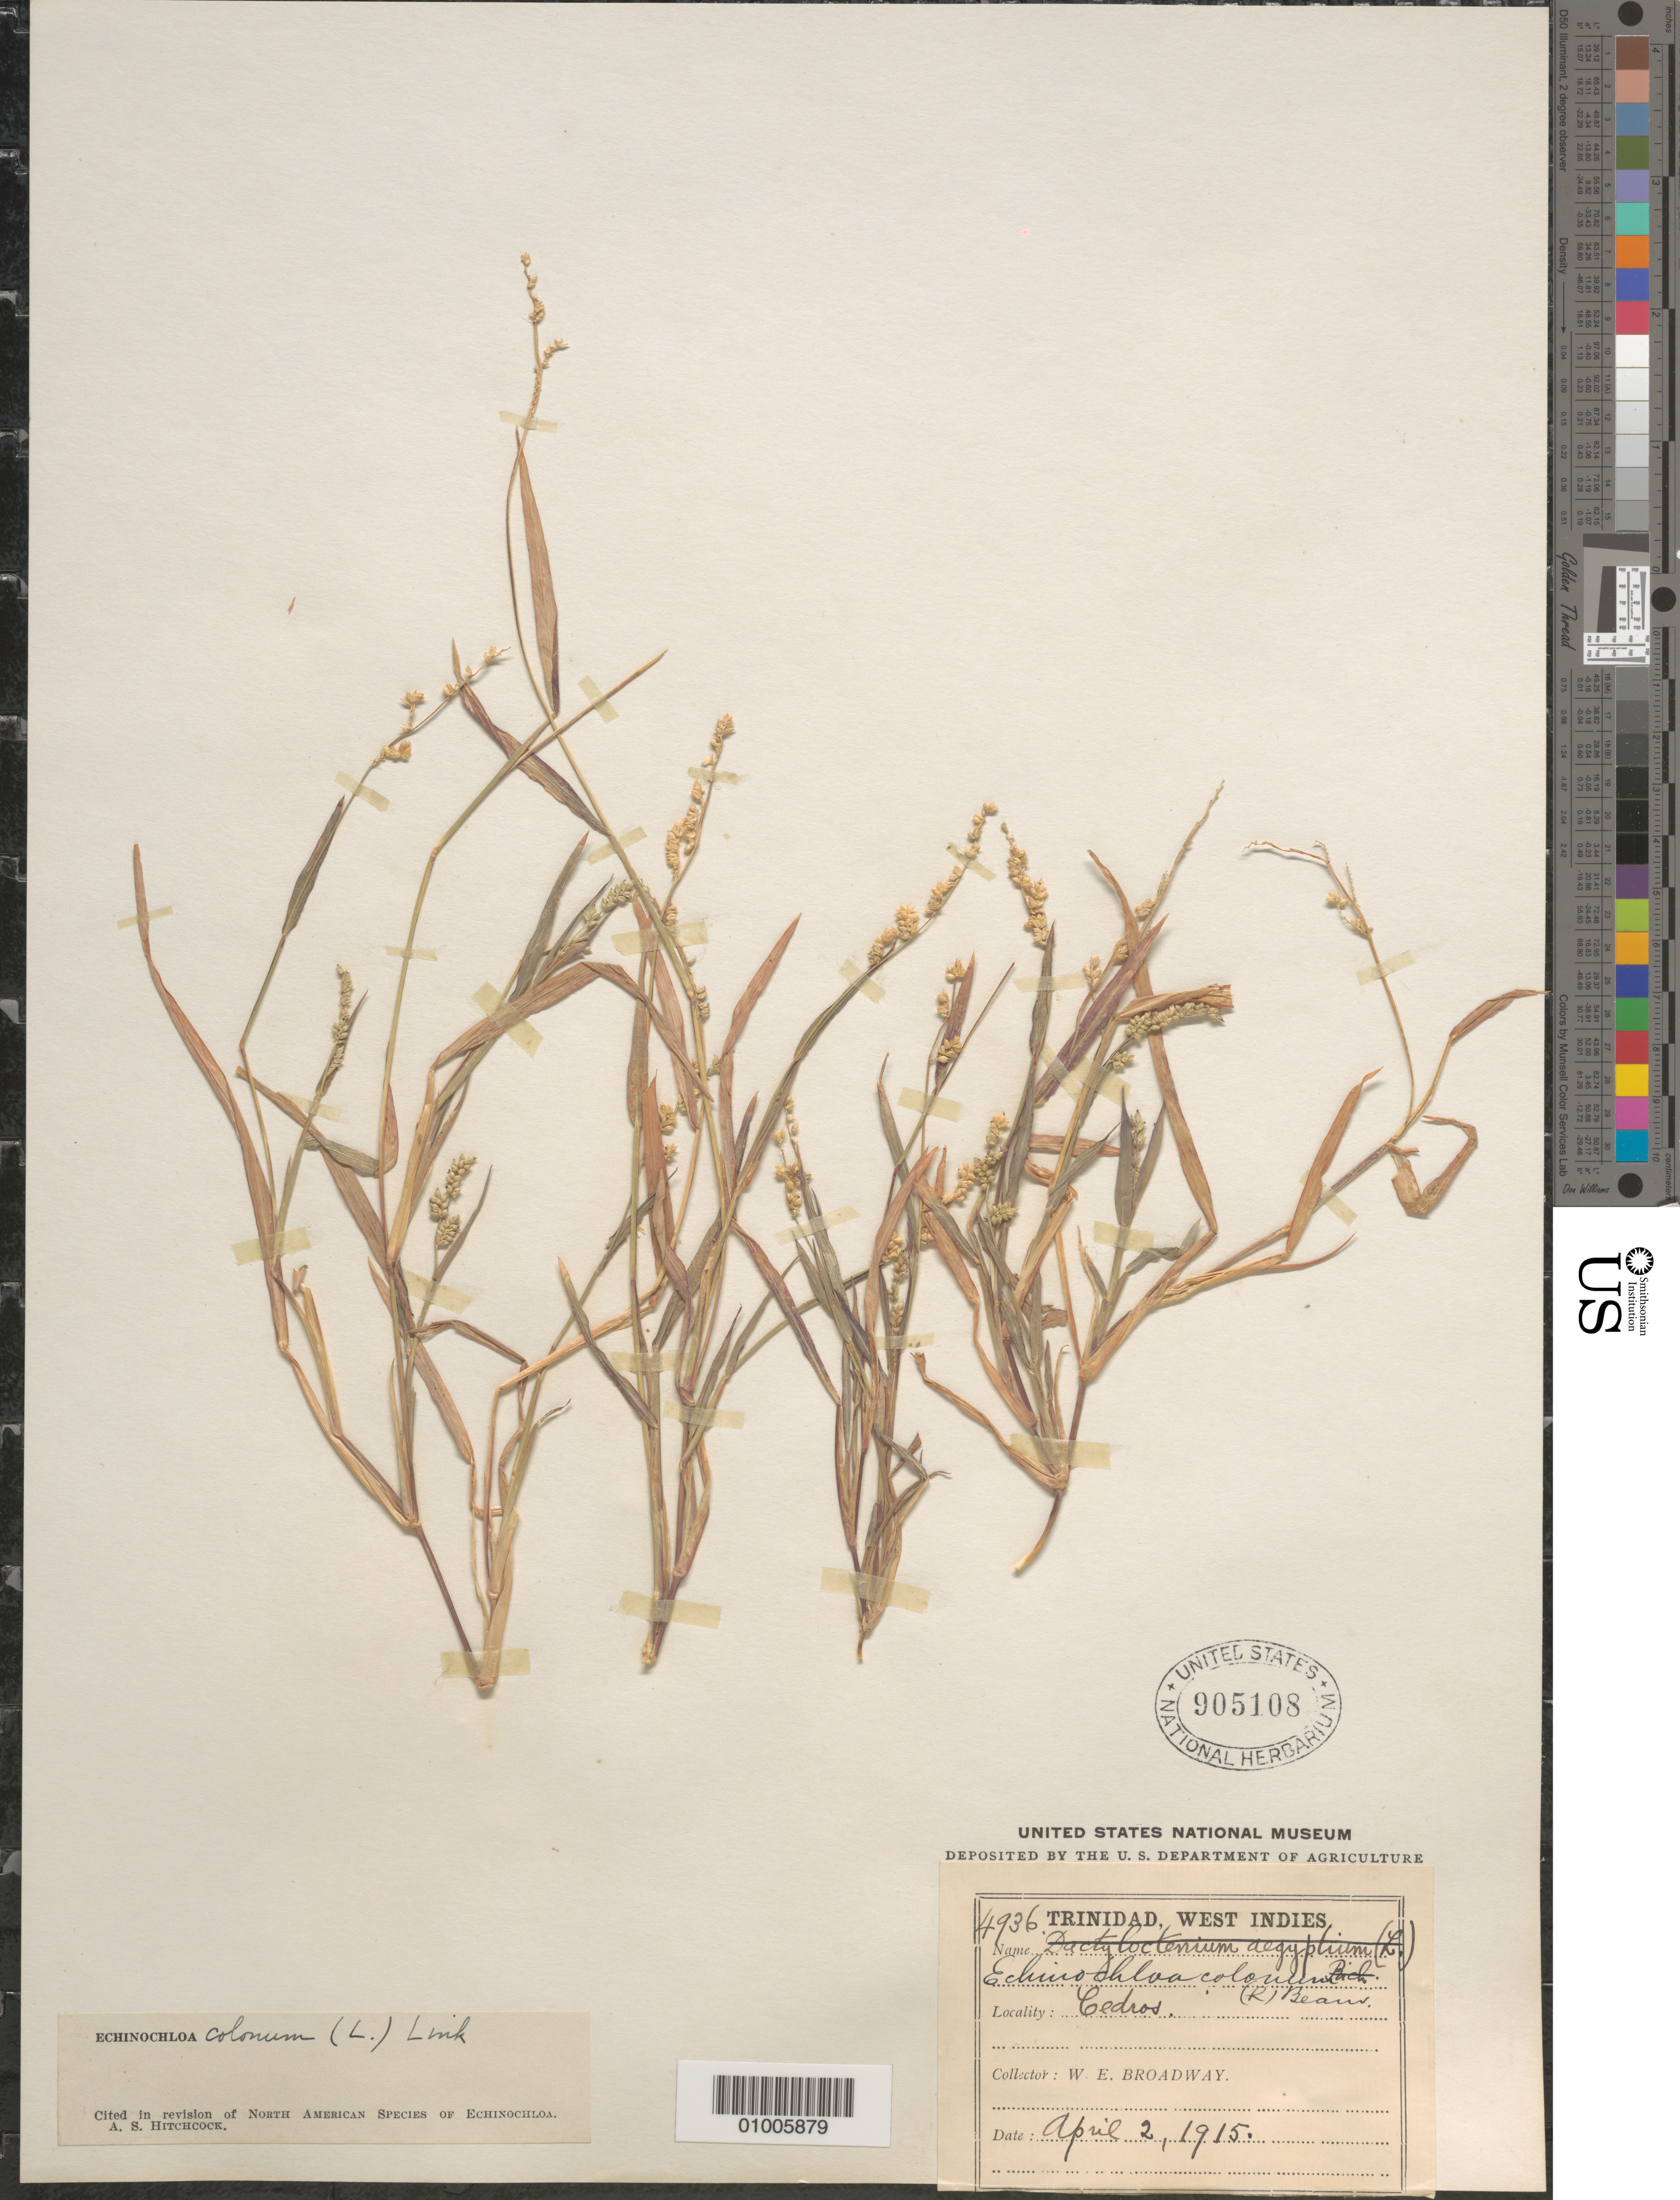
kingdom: Plantae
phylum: Tracheophyta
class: Liliopsida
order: Poales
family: Poaceae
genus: Echinochloa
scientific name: Echinochloa colona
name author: (L.) Link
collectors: W. E. Broadway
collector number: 4936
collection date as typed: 02 Apr 1915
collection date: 1915-04-02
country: Trinidad and Tobago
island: Trinidad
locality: Cedros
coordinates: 0 N, 0 E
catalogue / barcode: US 905108